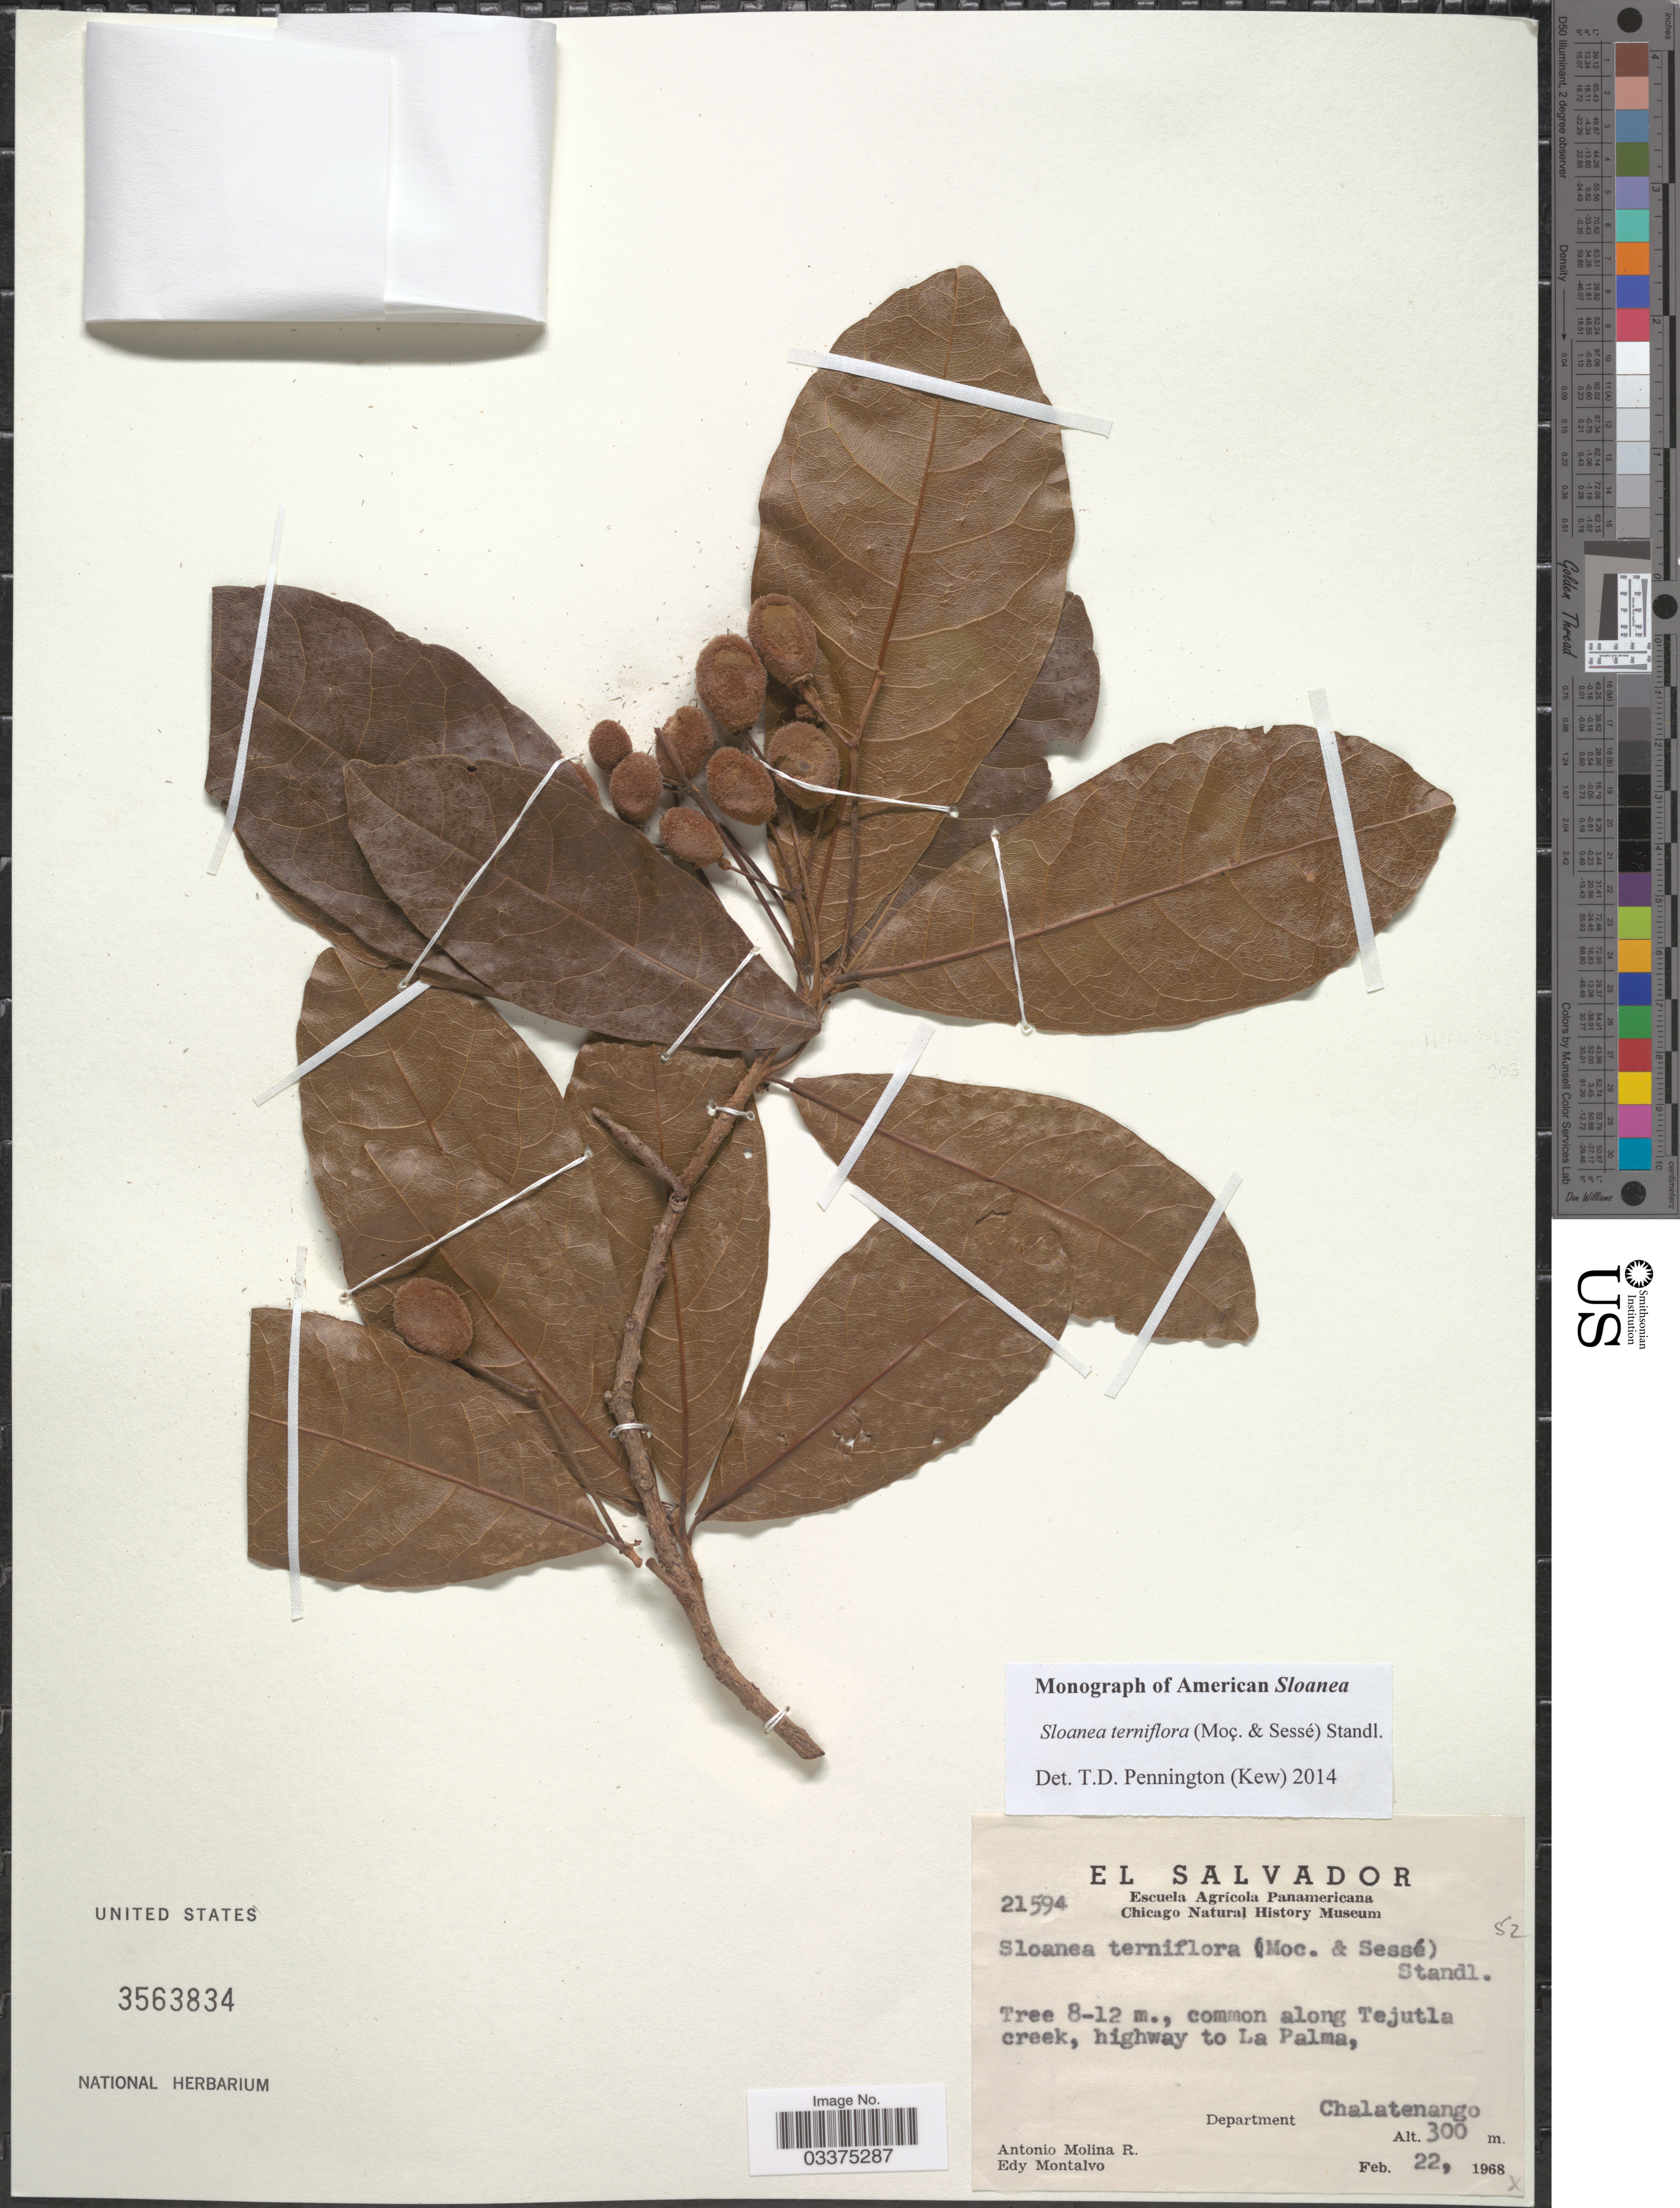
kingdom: Plantae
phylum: Tracheophyta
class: Magnoliopsida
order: Oxalidales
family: Elaeocarpaceae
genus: Sloanea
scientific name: Sloanea terniflora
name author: (Moc. & Sessé ex DC.) Standl.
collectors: A. Molina R. & E. A. Montalvo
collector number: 21594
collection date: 1968-02-22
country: El Salvador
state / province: Chalatenango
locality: Along Tejutla creek, highway to La Palma, Department Chalatenango.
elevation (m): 300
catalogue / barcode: US 3563834